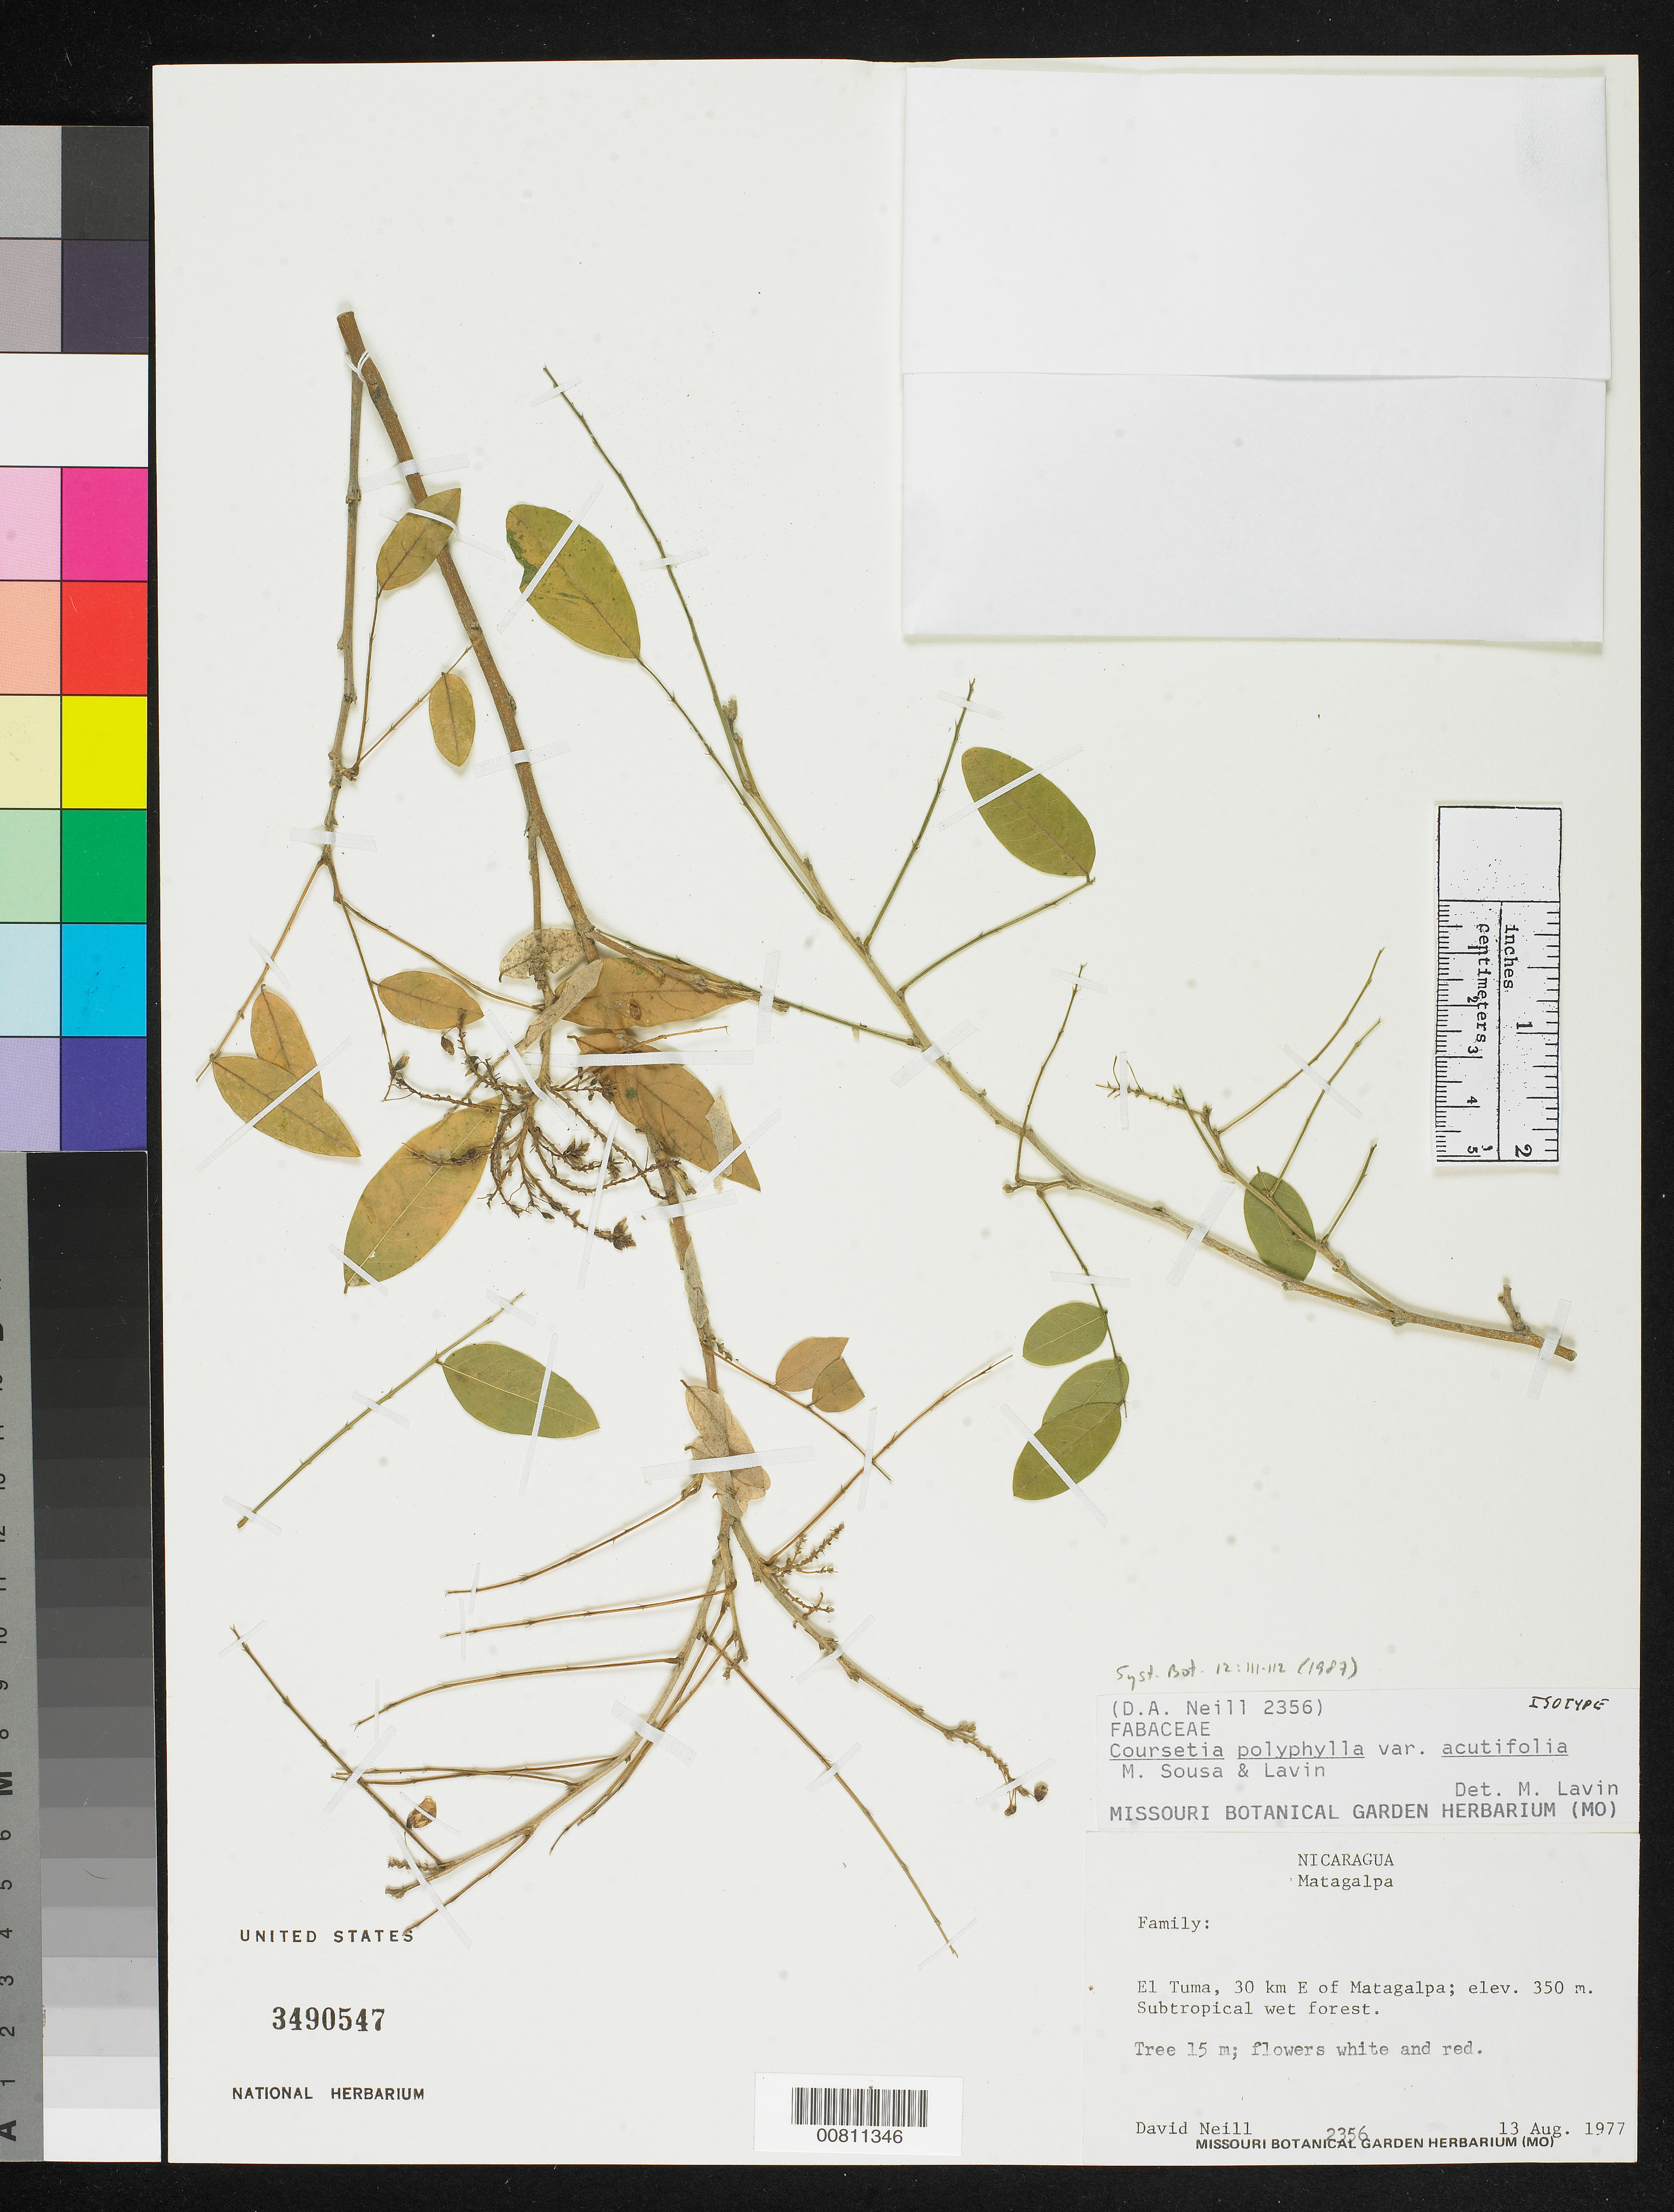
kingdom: Plantae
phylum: Tracheophyta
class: Magnoliopsida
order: Fabales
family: Fabaceae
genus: Coursetia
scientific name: Coursetia polyphylla var. acutifolia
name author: M. Sousa & Lavin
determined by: Lavin, M.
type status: Isotype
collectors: D. A. Neill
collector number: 2356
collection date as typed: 13 Aug 1977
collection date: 1977-08-13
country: Nicaragua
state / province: Matagalpa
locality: El Tuma, 30 km E of Matagalpa.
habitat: Subtropical wet forest.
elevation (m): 350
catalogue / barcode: US 3490547